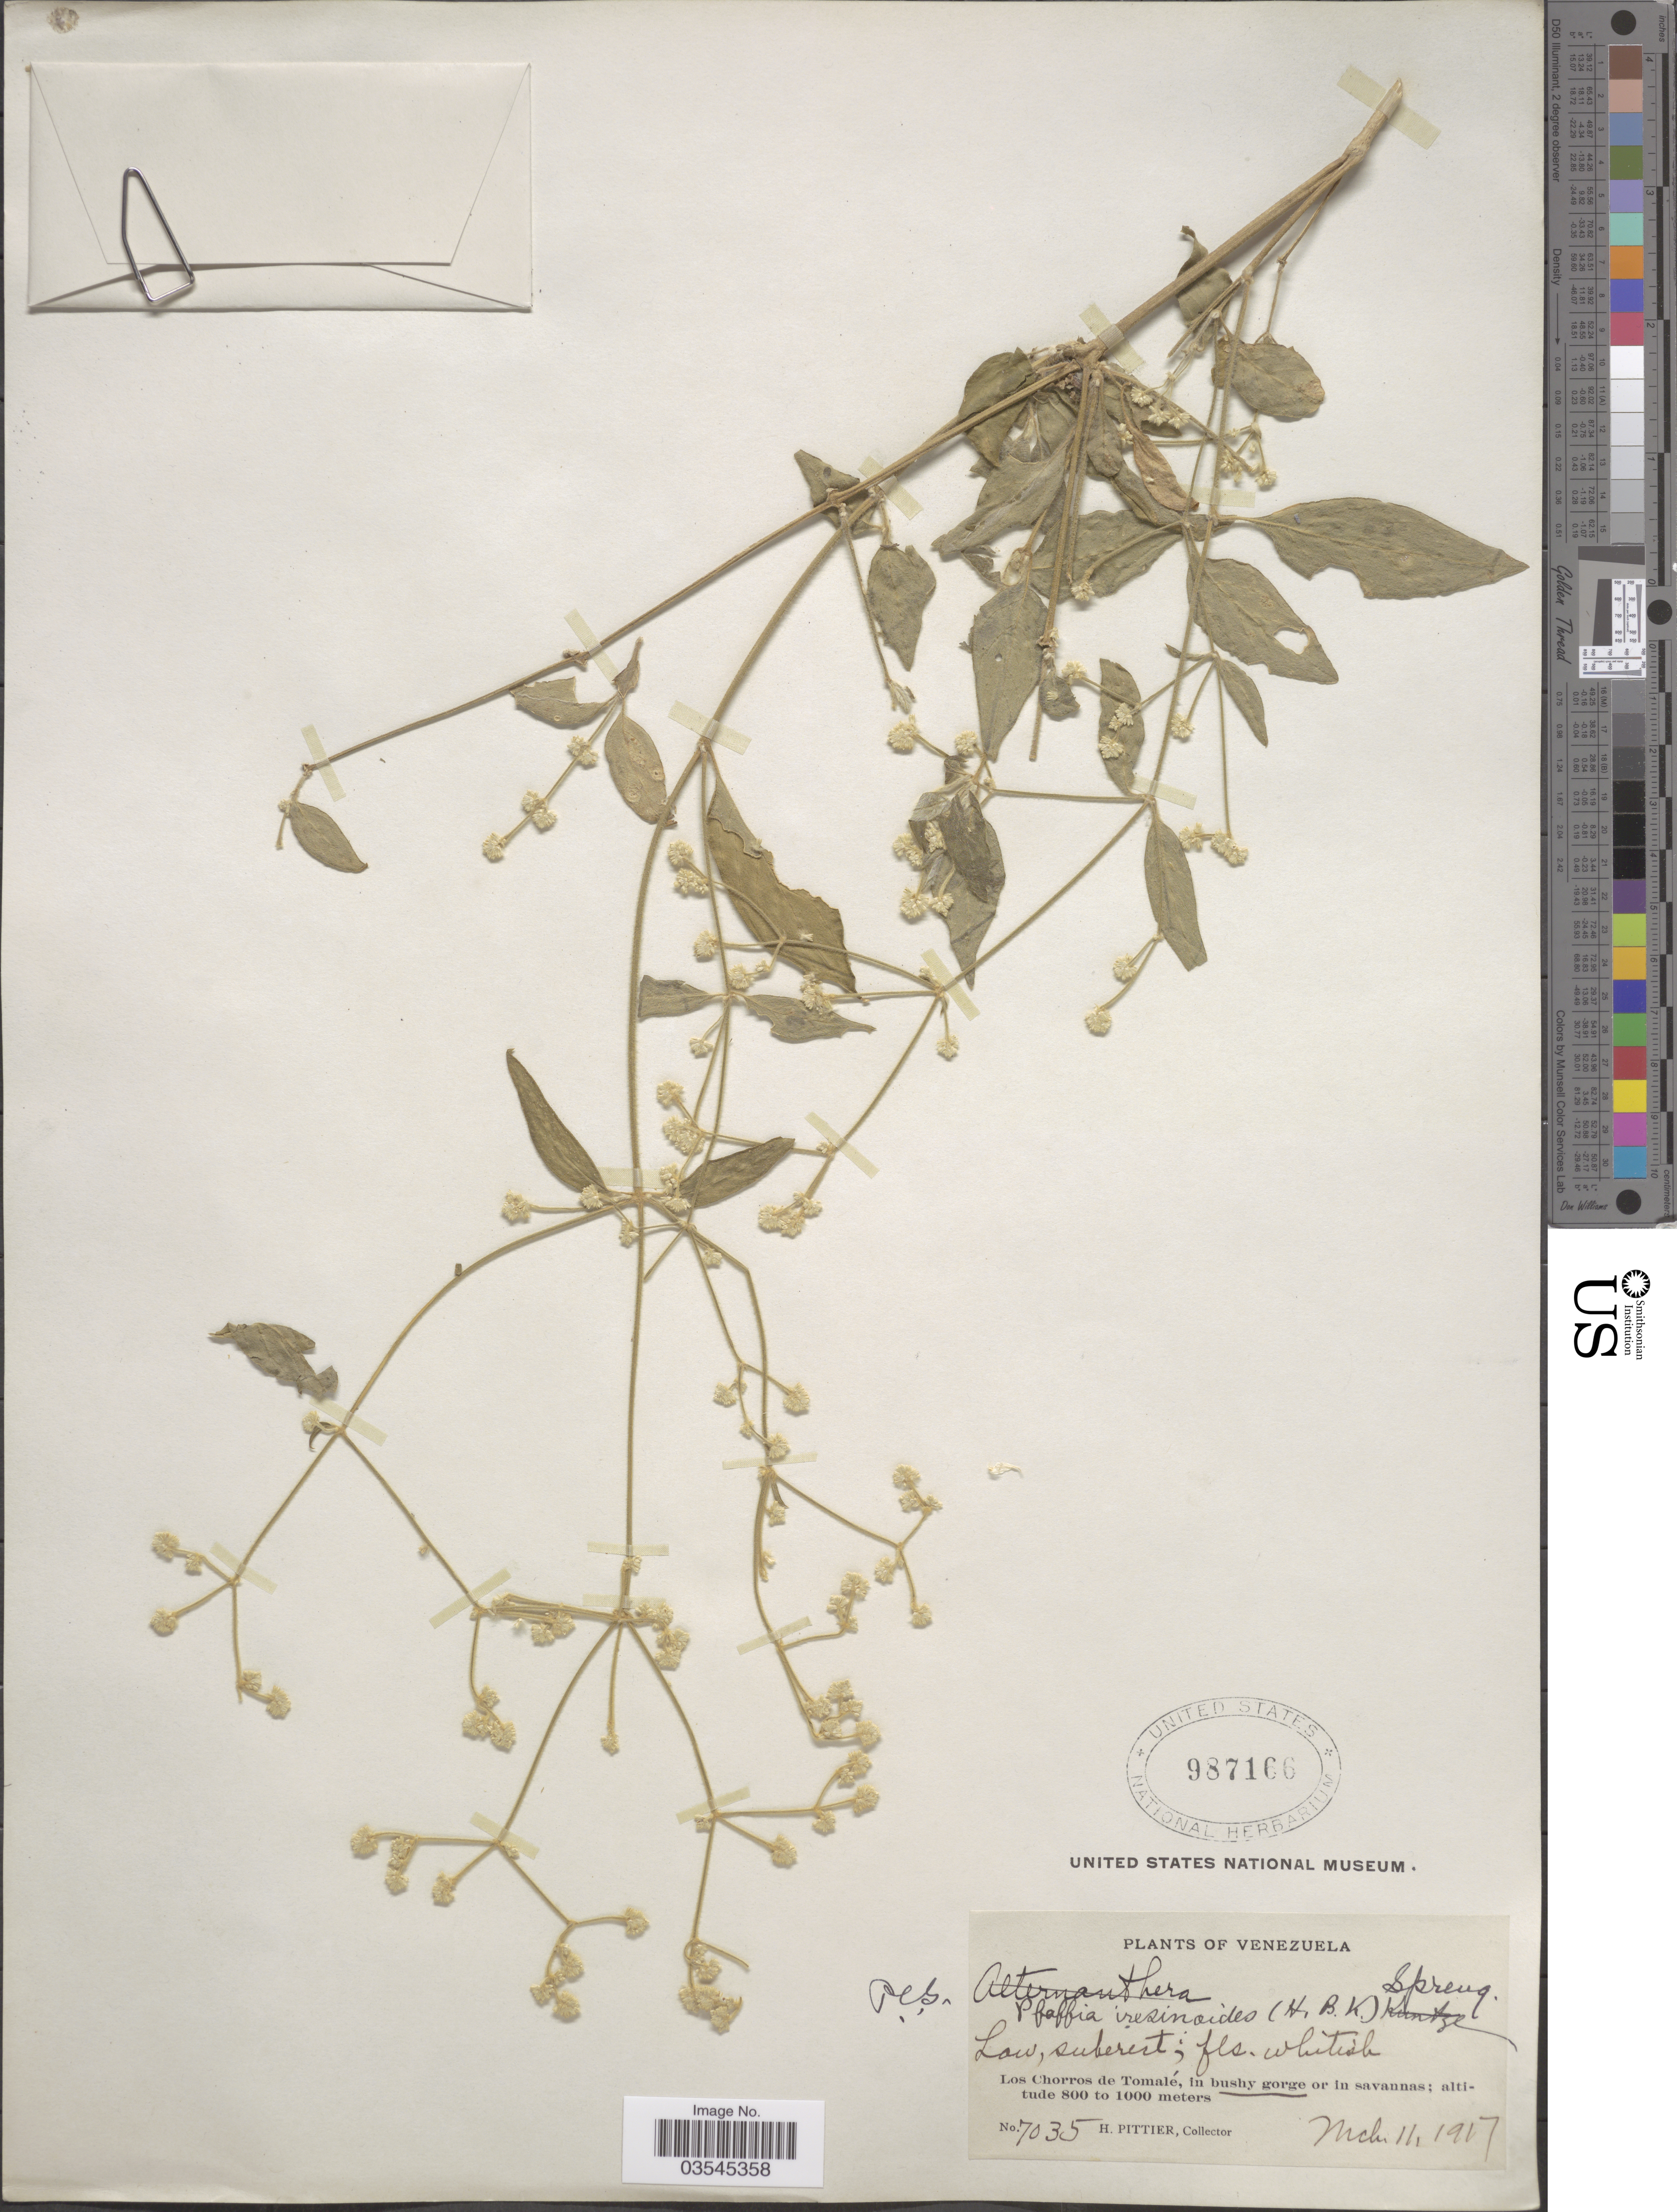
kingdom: Plantae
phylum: Tracheophyta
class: Magnoliopsida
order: Caryophyllales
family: Amaranthaceae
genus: Pfaffia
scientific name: Pfaffia iresinoides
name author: (Kunth) Spreng.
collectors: H. F. Pittier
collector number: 7035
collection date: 1917-03-11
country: Venezuela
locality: Los Chorros de Tomalé.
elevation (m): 800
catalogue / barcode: US 987166